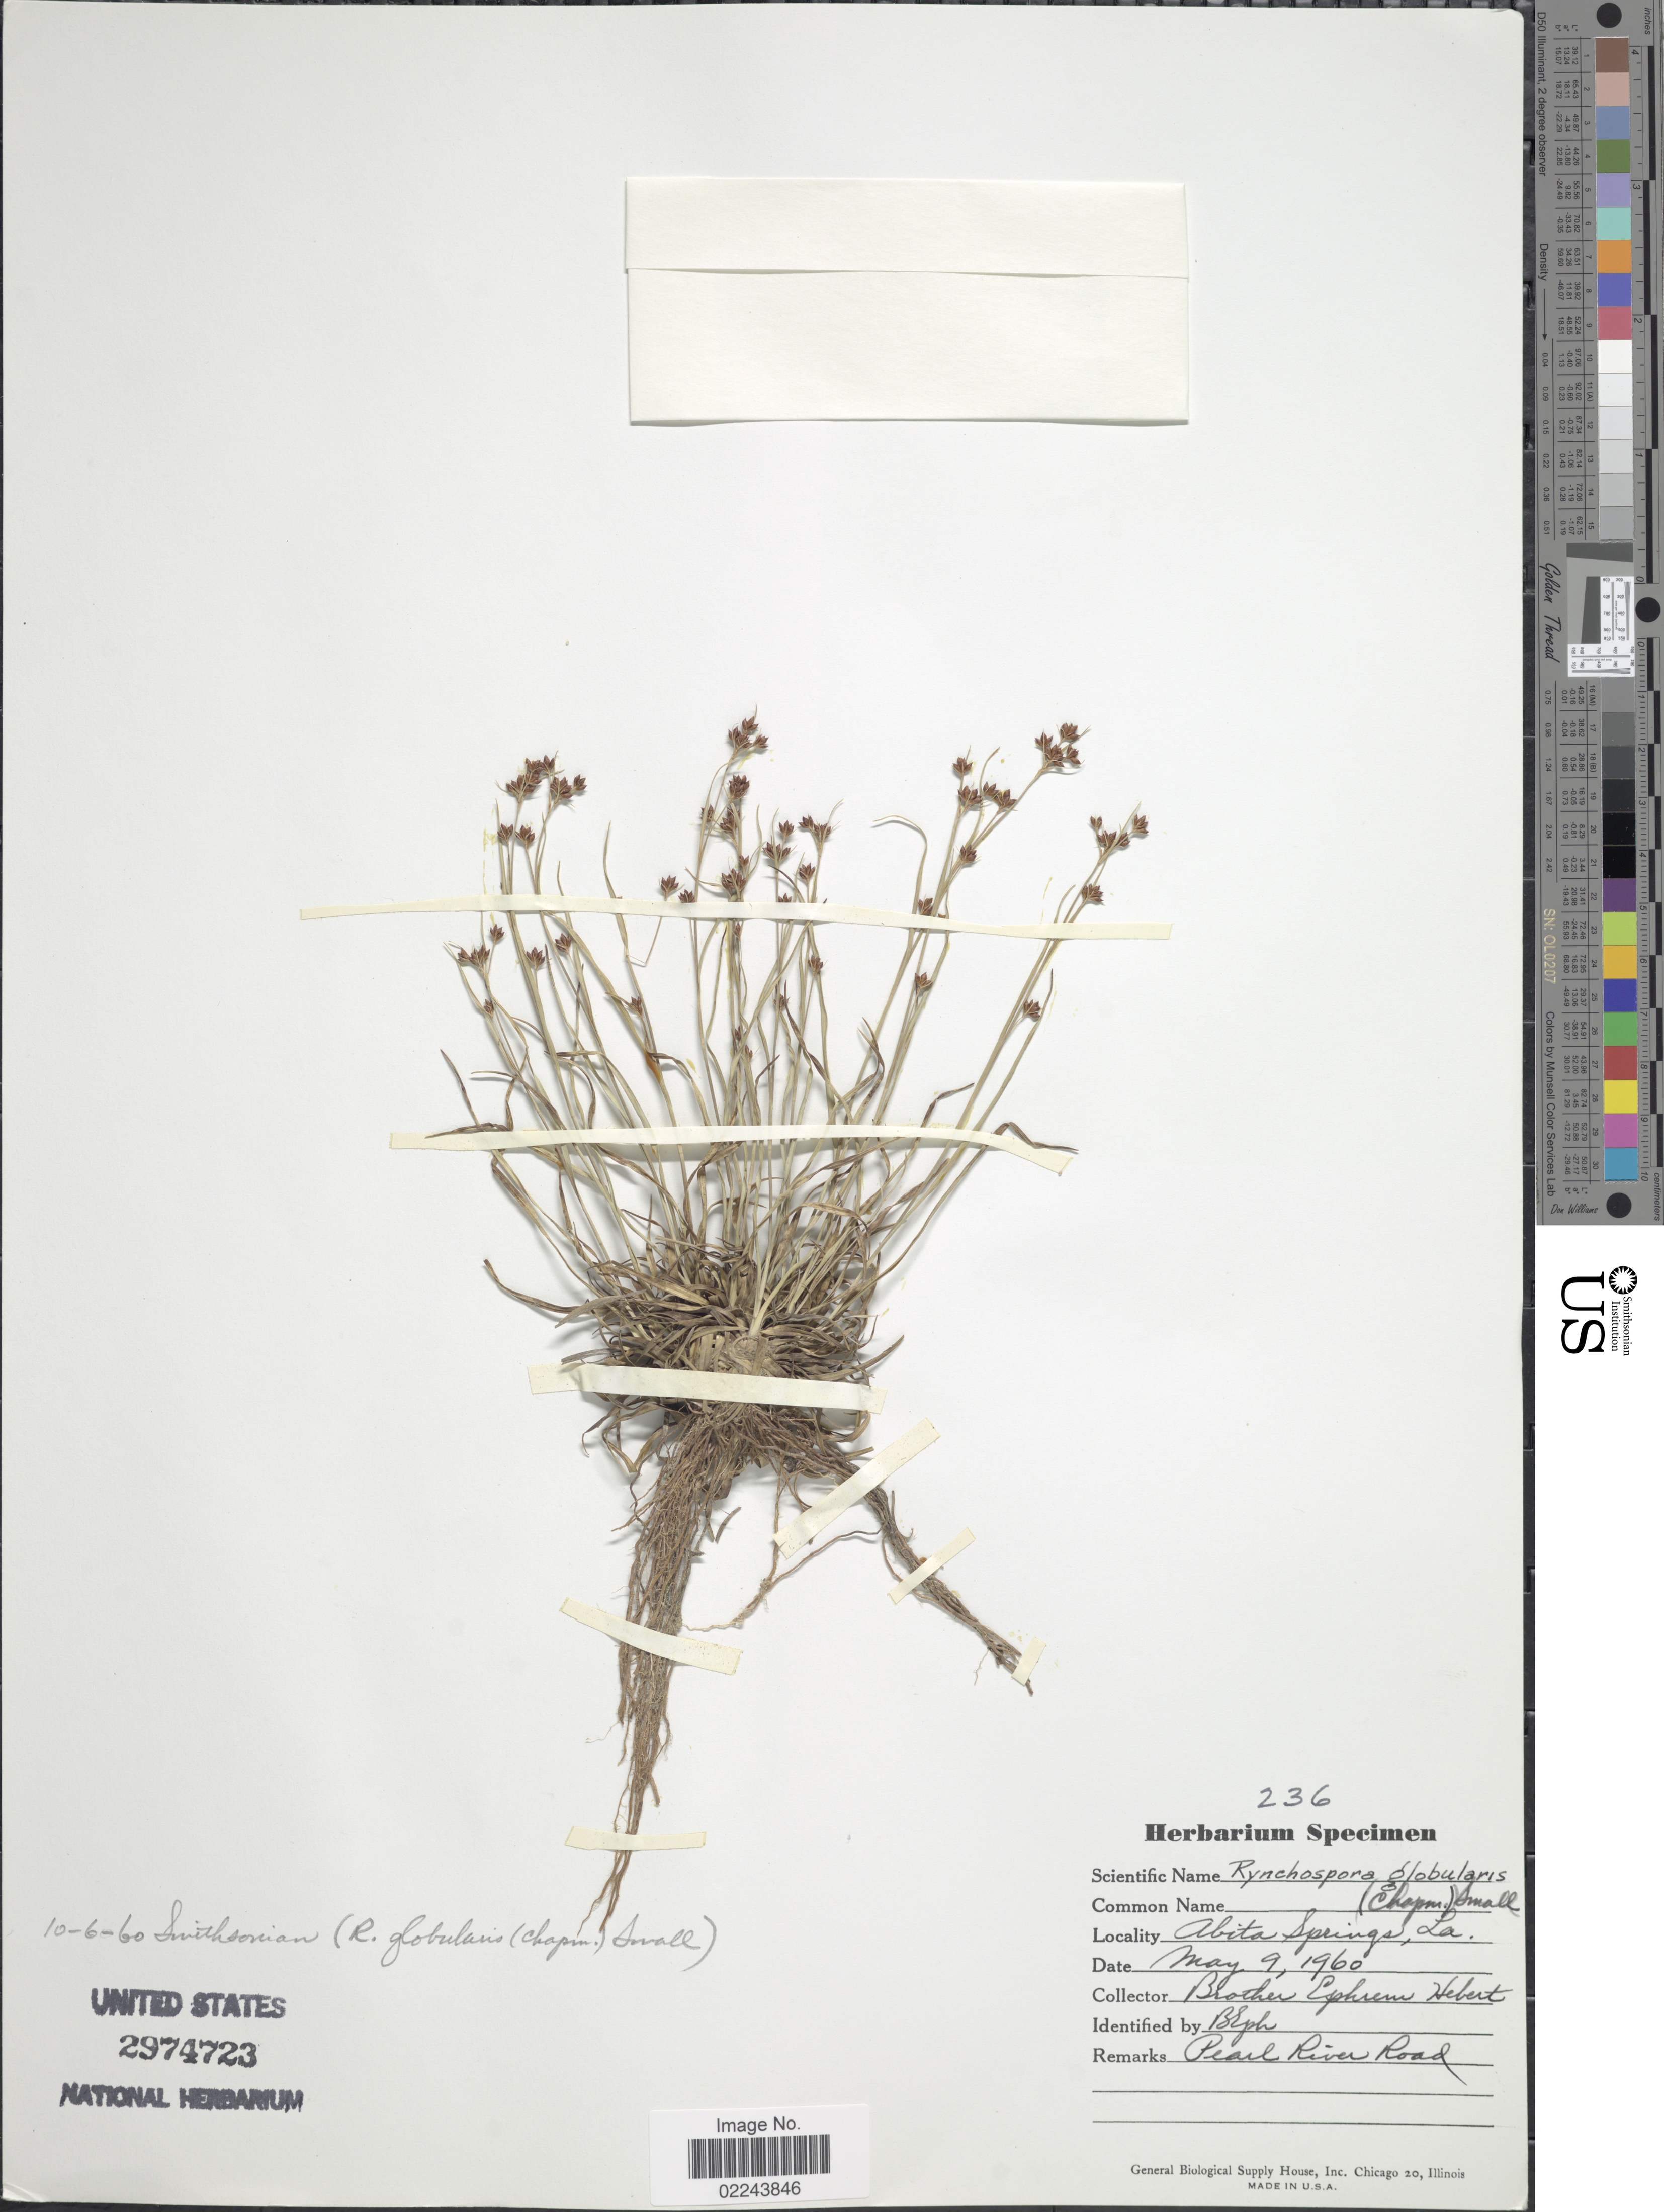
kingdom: Plantae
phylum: Tracheophyta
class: Liliopsida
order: Poales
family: Cyperaceae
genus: Rhynchospora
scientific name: Rhynchospora globularis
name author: (Chapm.) Small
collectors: E. Hebert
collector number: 236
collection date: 1960-05-09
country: United States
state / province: Louisiana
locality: Abita Springs, La., Pearl River Road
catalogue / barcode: US 2974723